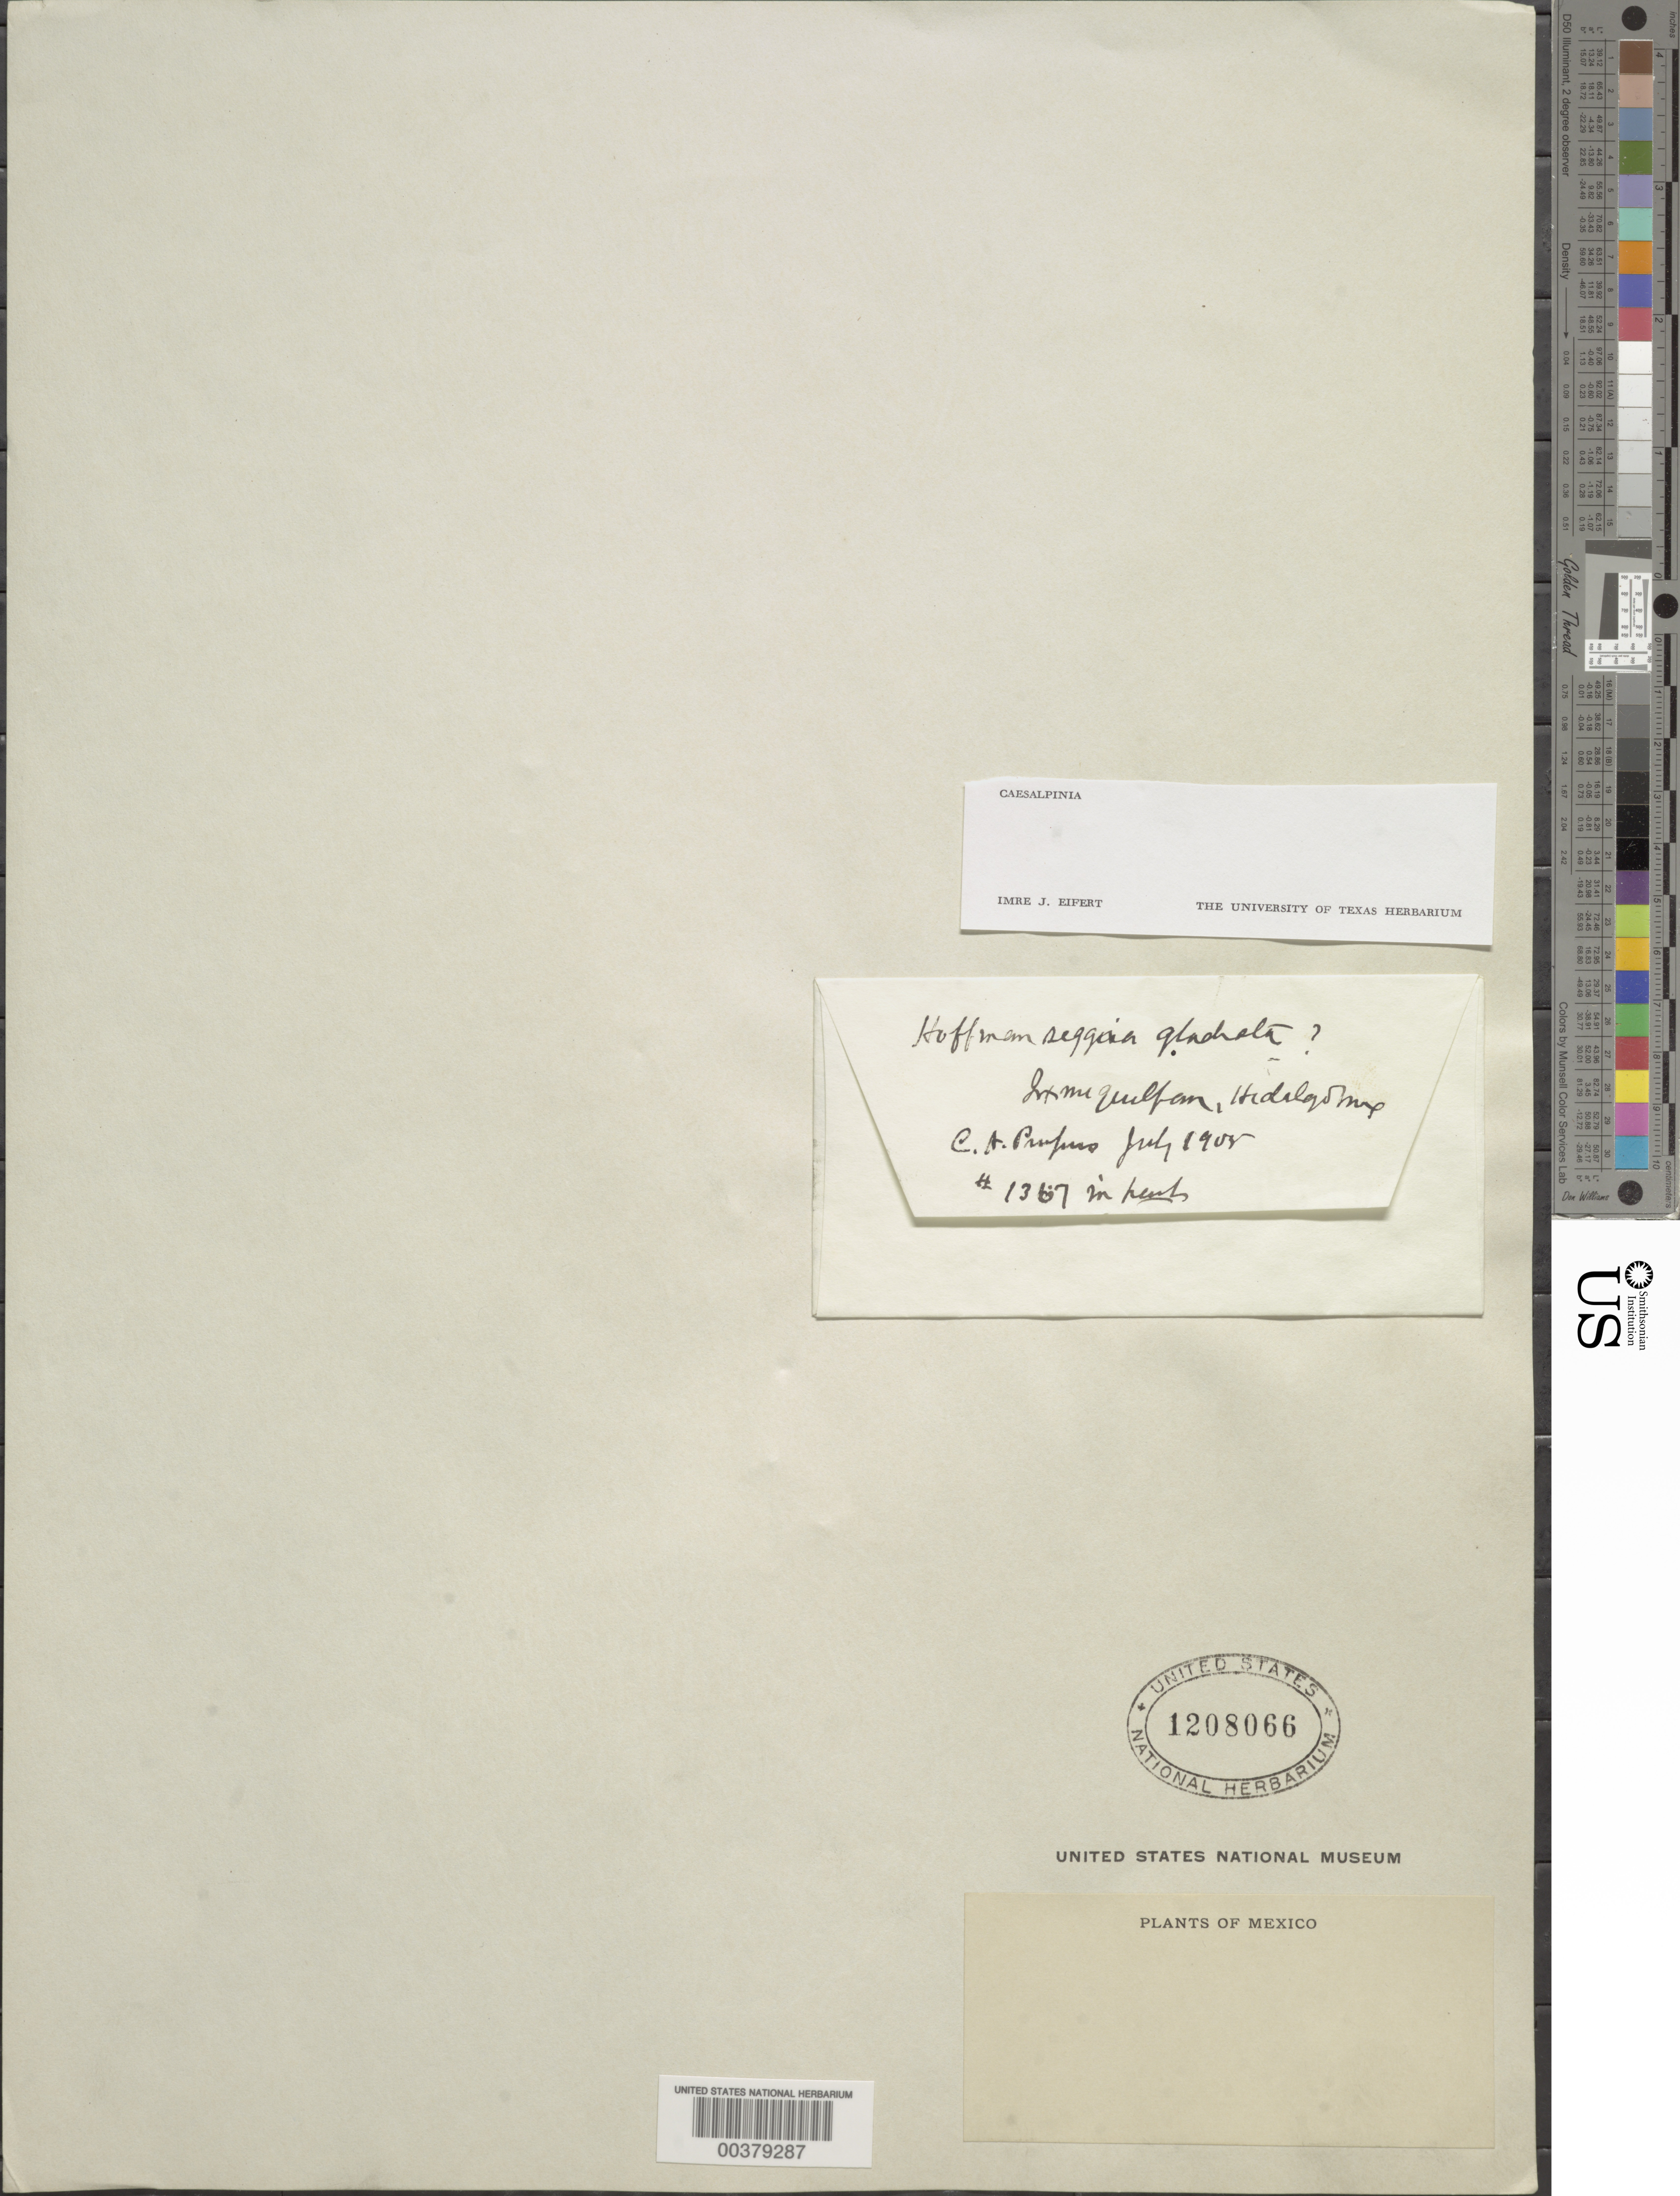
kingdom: Plantae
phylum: Tracheophyta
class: Magnoliopsida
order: Fabales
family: Fabaceae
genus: Pomaria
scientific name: Pomaria sp.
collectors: C. A. Purpus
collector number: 1367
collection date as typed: Jul 1908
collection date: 1908-07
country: Mexico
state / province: Hidalgo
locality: Ixmuquiltan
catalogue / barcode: US 1208066